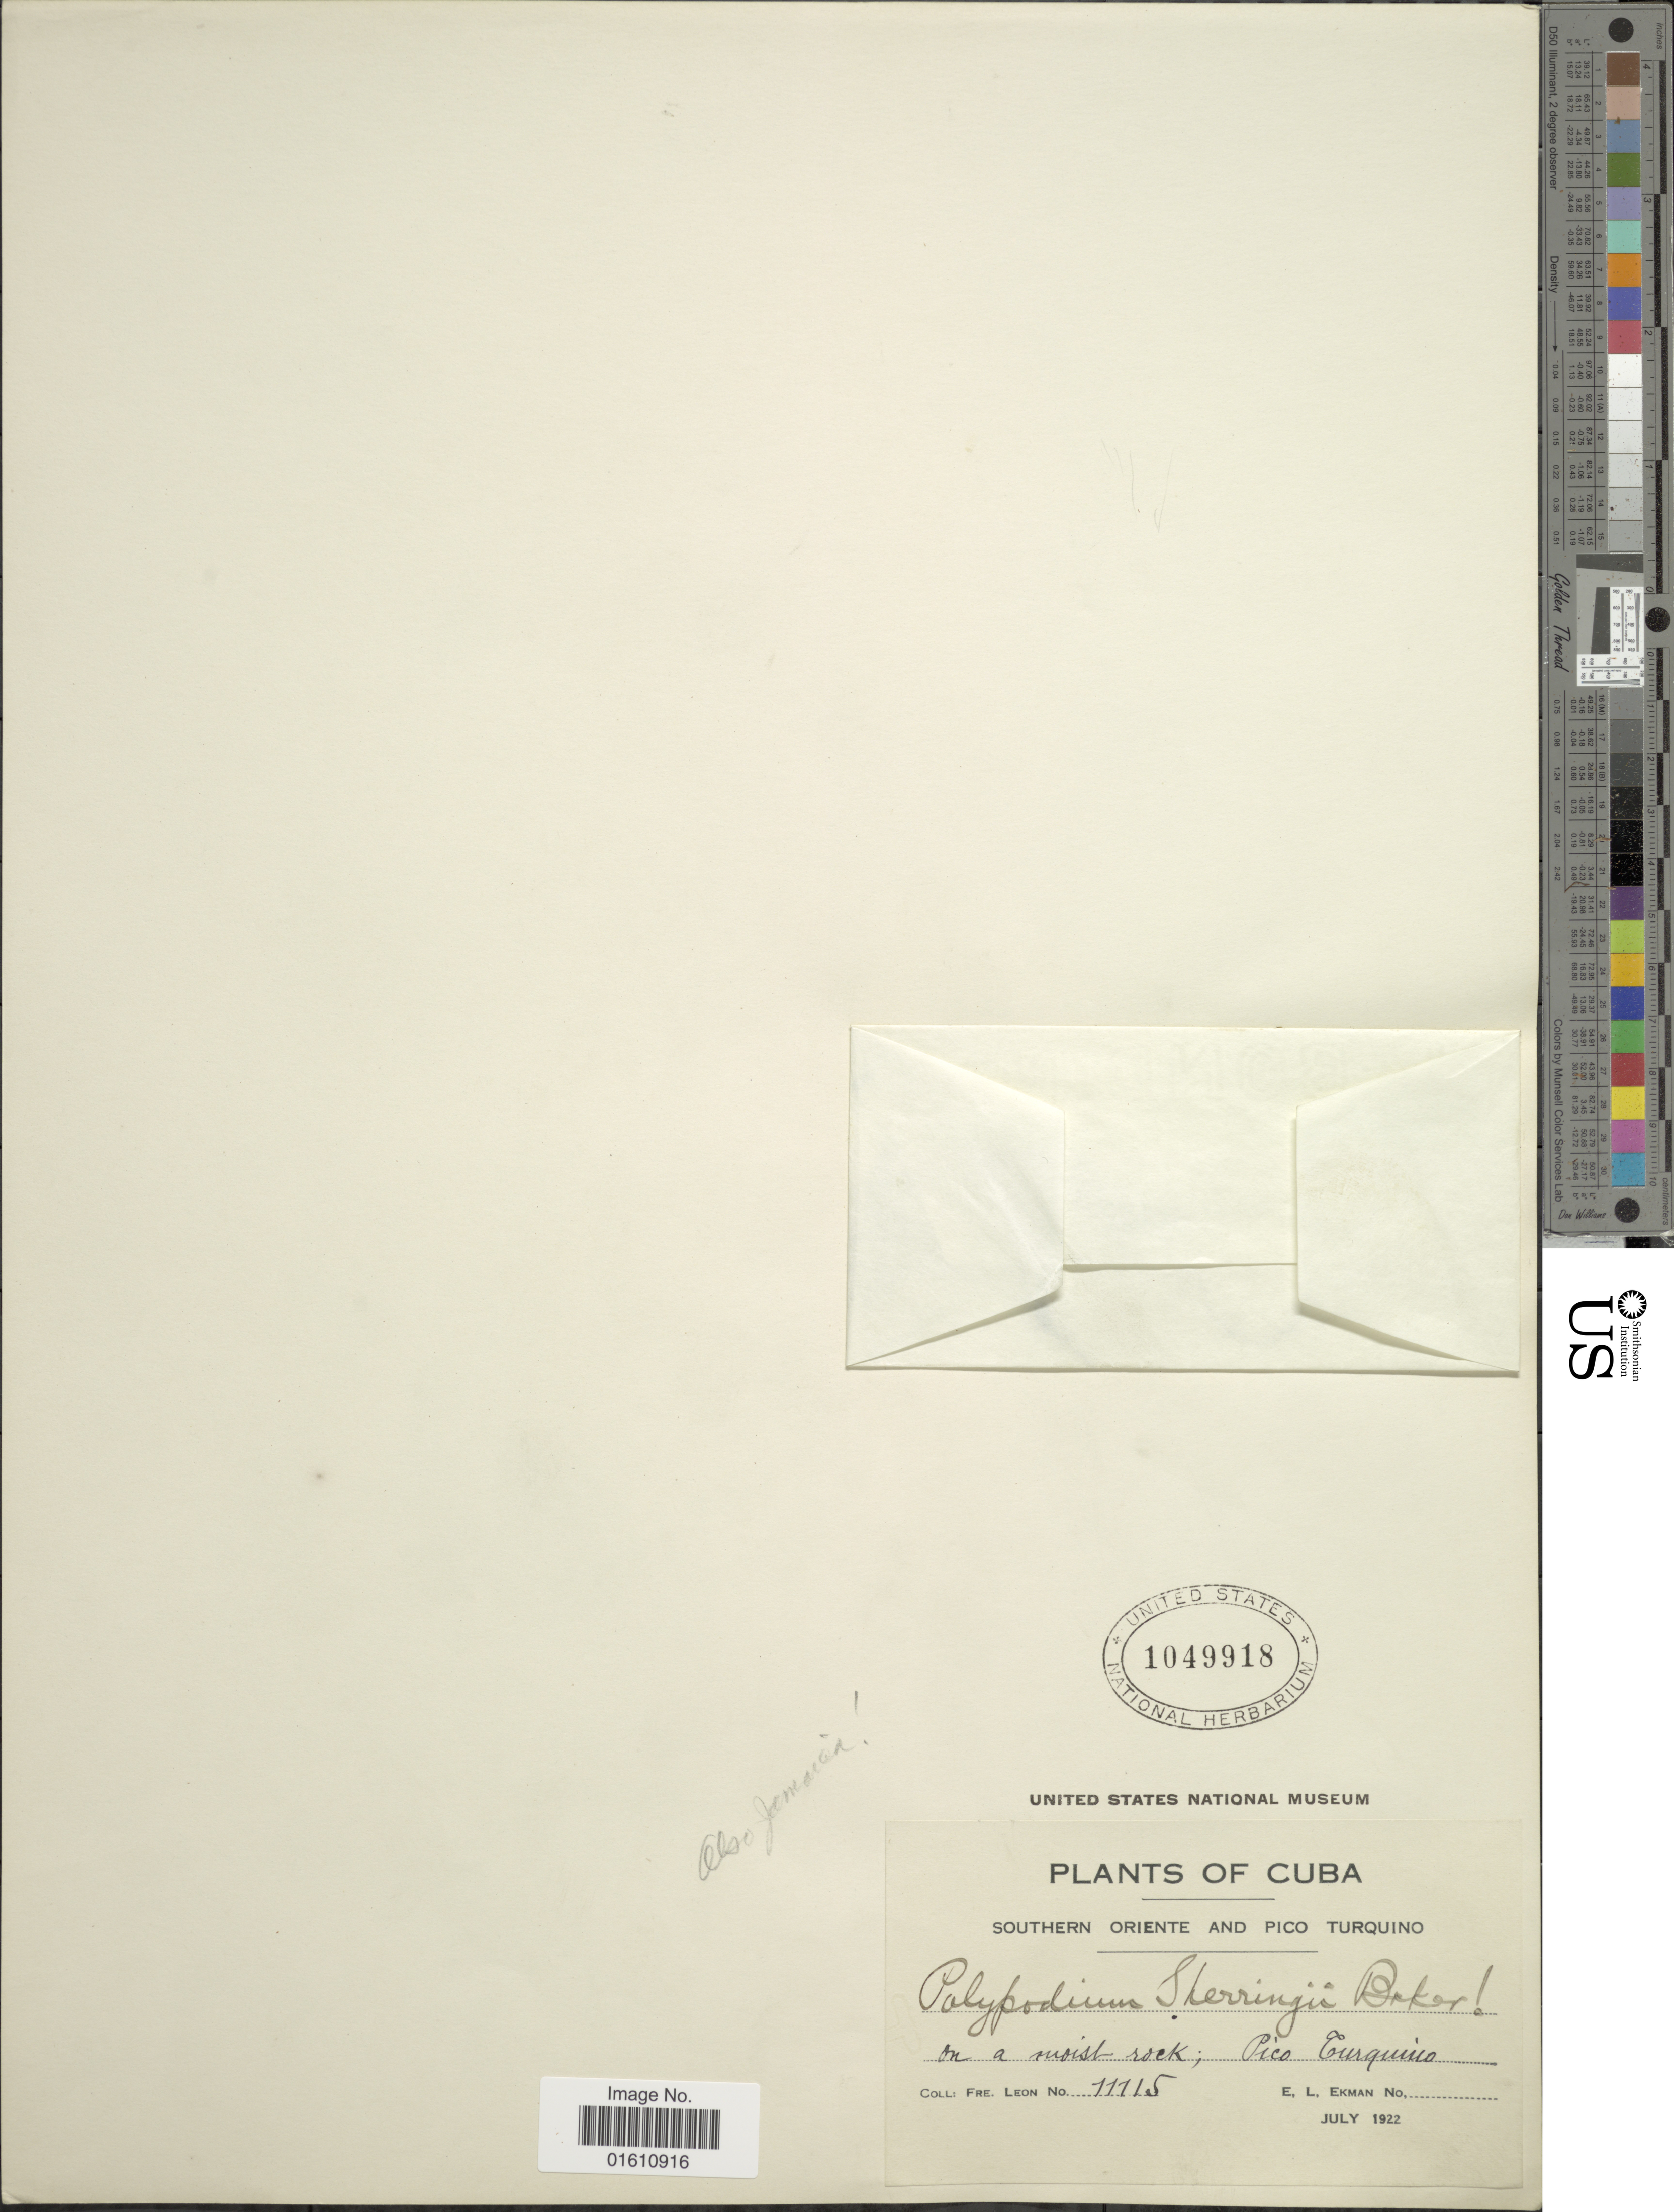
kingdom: Plantae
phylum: Tracheophyta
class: Polypodiopsida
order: Polypodiales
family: Polypodiaceae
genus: Moranopteris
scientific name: Moranopteris sherringii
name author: (Baker) R. Y. Hirai & J. Prado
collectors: Bro. León & E. L. Ekman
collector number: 11115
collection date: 1922-02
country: Cuba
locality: Southern Oriente and Pico Turquino, on a moist rock; Pico Turquino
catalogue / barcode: US 1049918